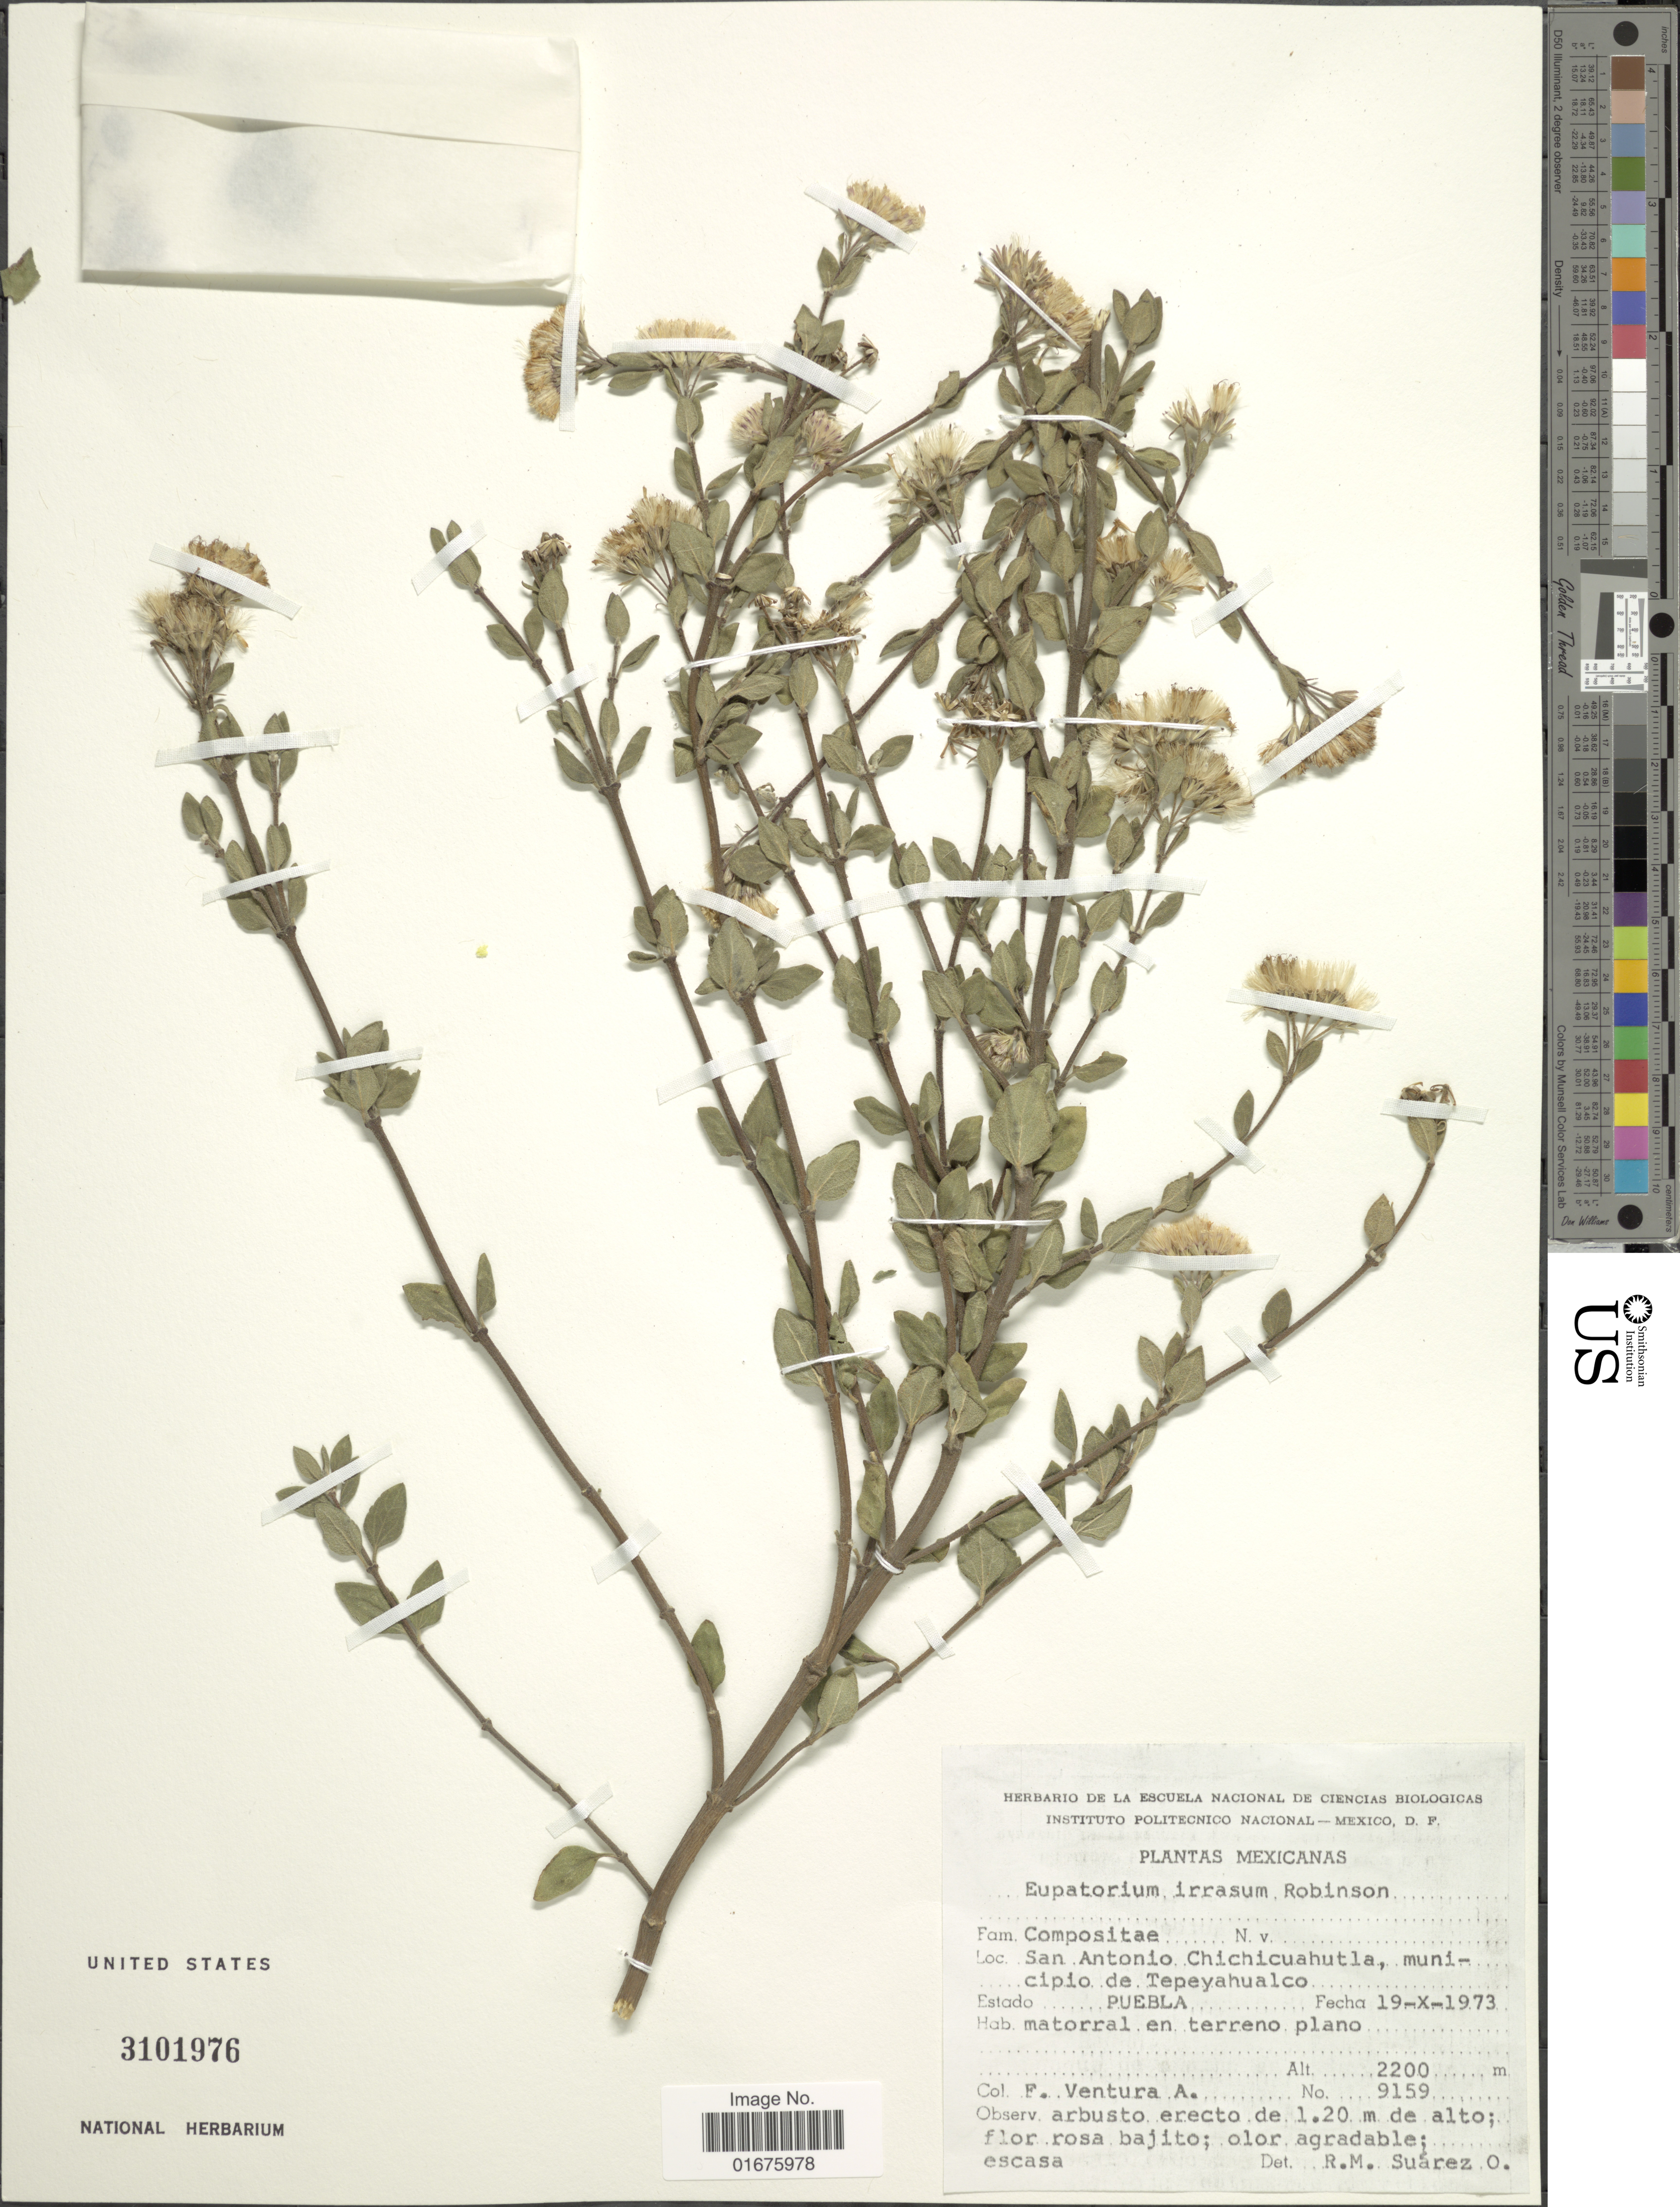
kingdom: Plantae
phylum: Tracheophyta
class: Magnoliopsida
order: Asterales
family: Asteraceae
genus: Ageratina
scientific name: Ageratina irrasa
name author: (B.L. Rob.) R.M. King & H. Rob.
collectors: F. Ventura A.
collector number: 9159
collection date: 1973-10-19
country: Mexico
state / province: Puebla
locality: San Antonio Chicicuahutla, municipio de Tepeyhualco, matorral en terreno plano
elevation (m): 2200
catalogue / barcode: US 3101976